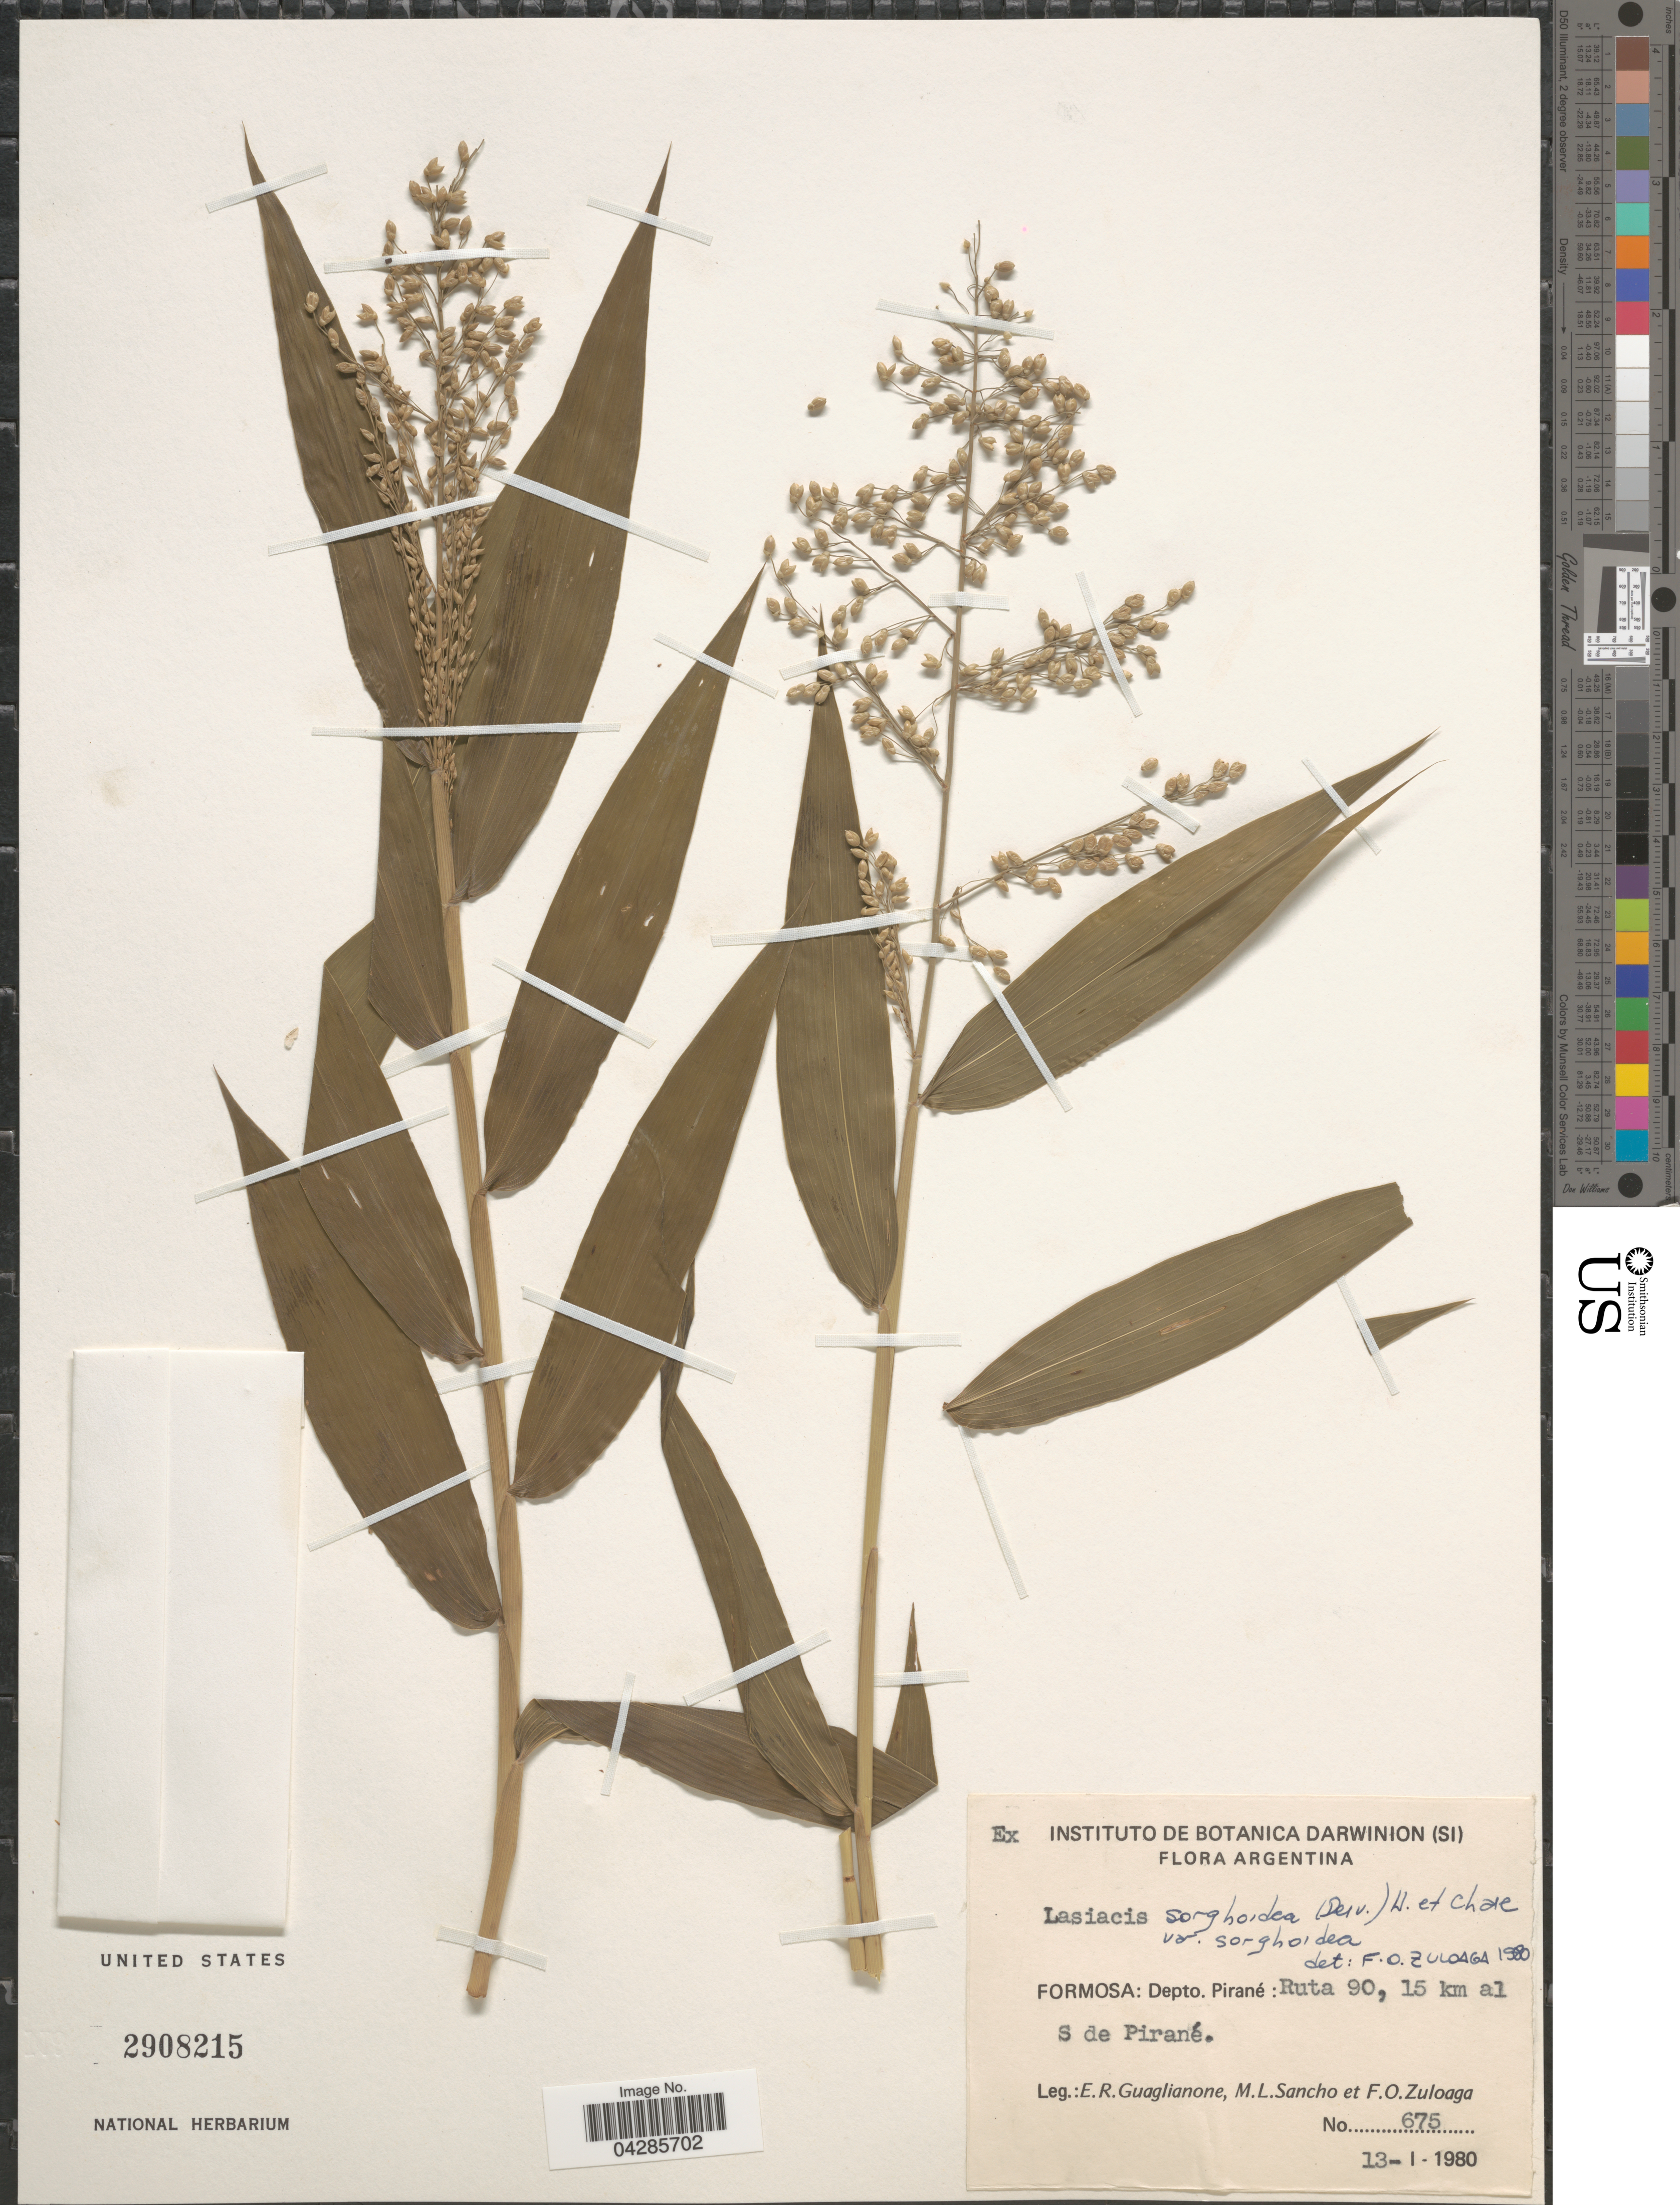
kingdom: Plantae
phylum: Tracheophyta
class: Liliopsida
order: Poales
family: Poaceae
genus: Lasiacis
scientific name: Lasiacis sorghoidea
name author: (Desv. ex Ham.) Hitchc. & Chase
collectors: E. R. Guaglianone, M. L. Sancho & F. O. Zuloaga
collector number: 675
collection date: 1980-01-13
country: Argentina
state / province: Formosa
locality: Depto. Pirané: Ruta 90, 15 km al S de Pirané.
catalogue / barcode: US 2908215